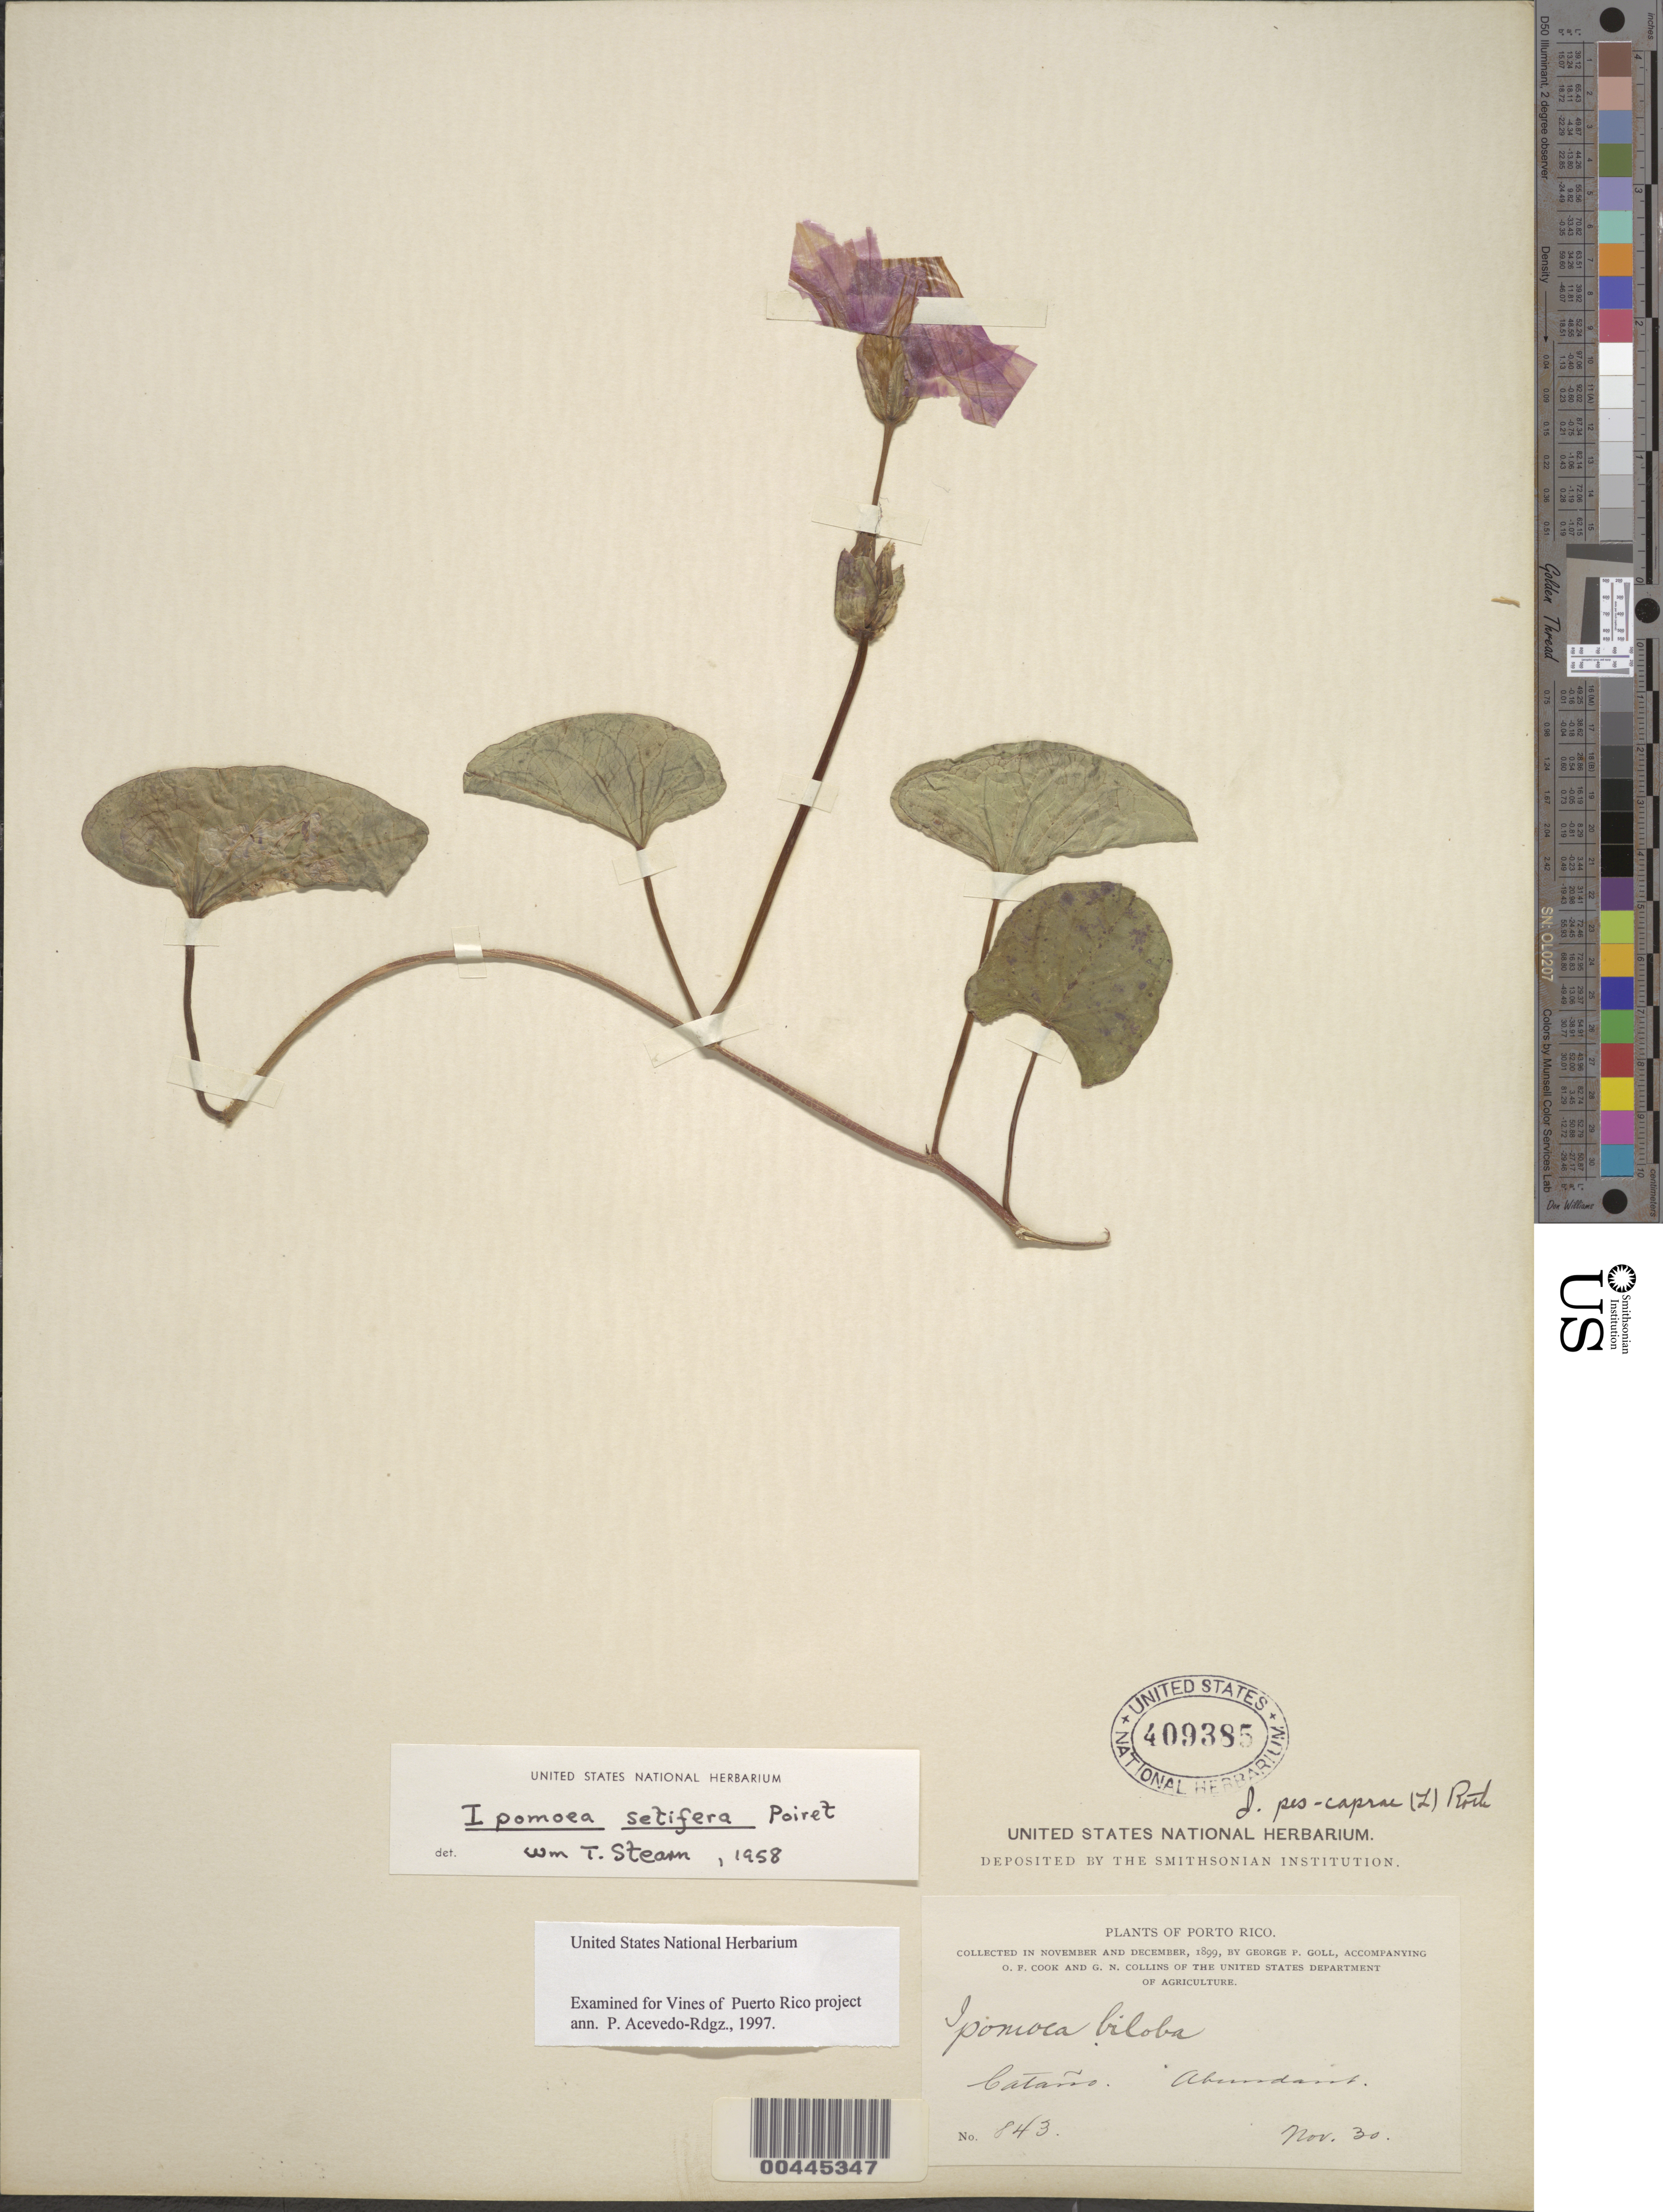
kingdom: Plantae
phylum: Tracheophyta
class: Magnoliopsida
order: Solanales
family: Convolvulaceae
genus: Ipomoea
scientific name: Ipomoea setifera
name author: Poir.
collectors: G. Goll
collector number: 843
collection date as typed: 30 Nov 1899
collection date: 1899-11-30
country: Puerto Rico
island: Greater Antilles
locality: Cataño.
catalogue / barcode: US 409385